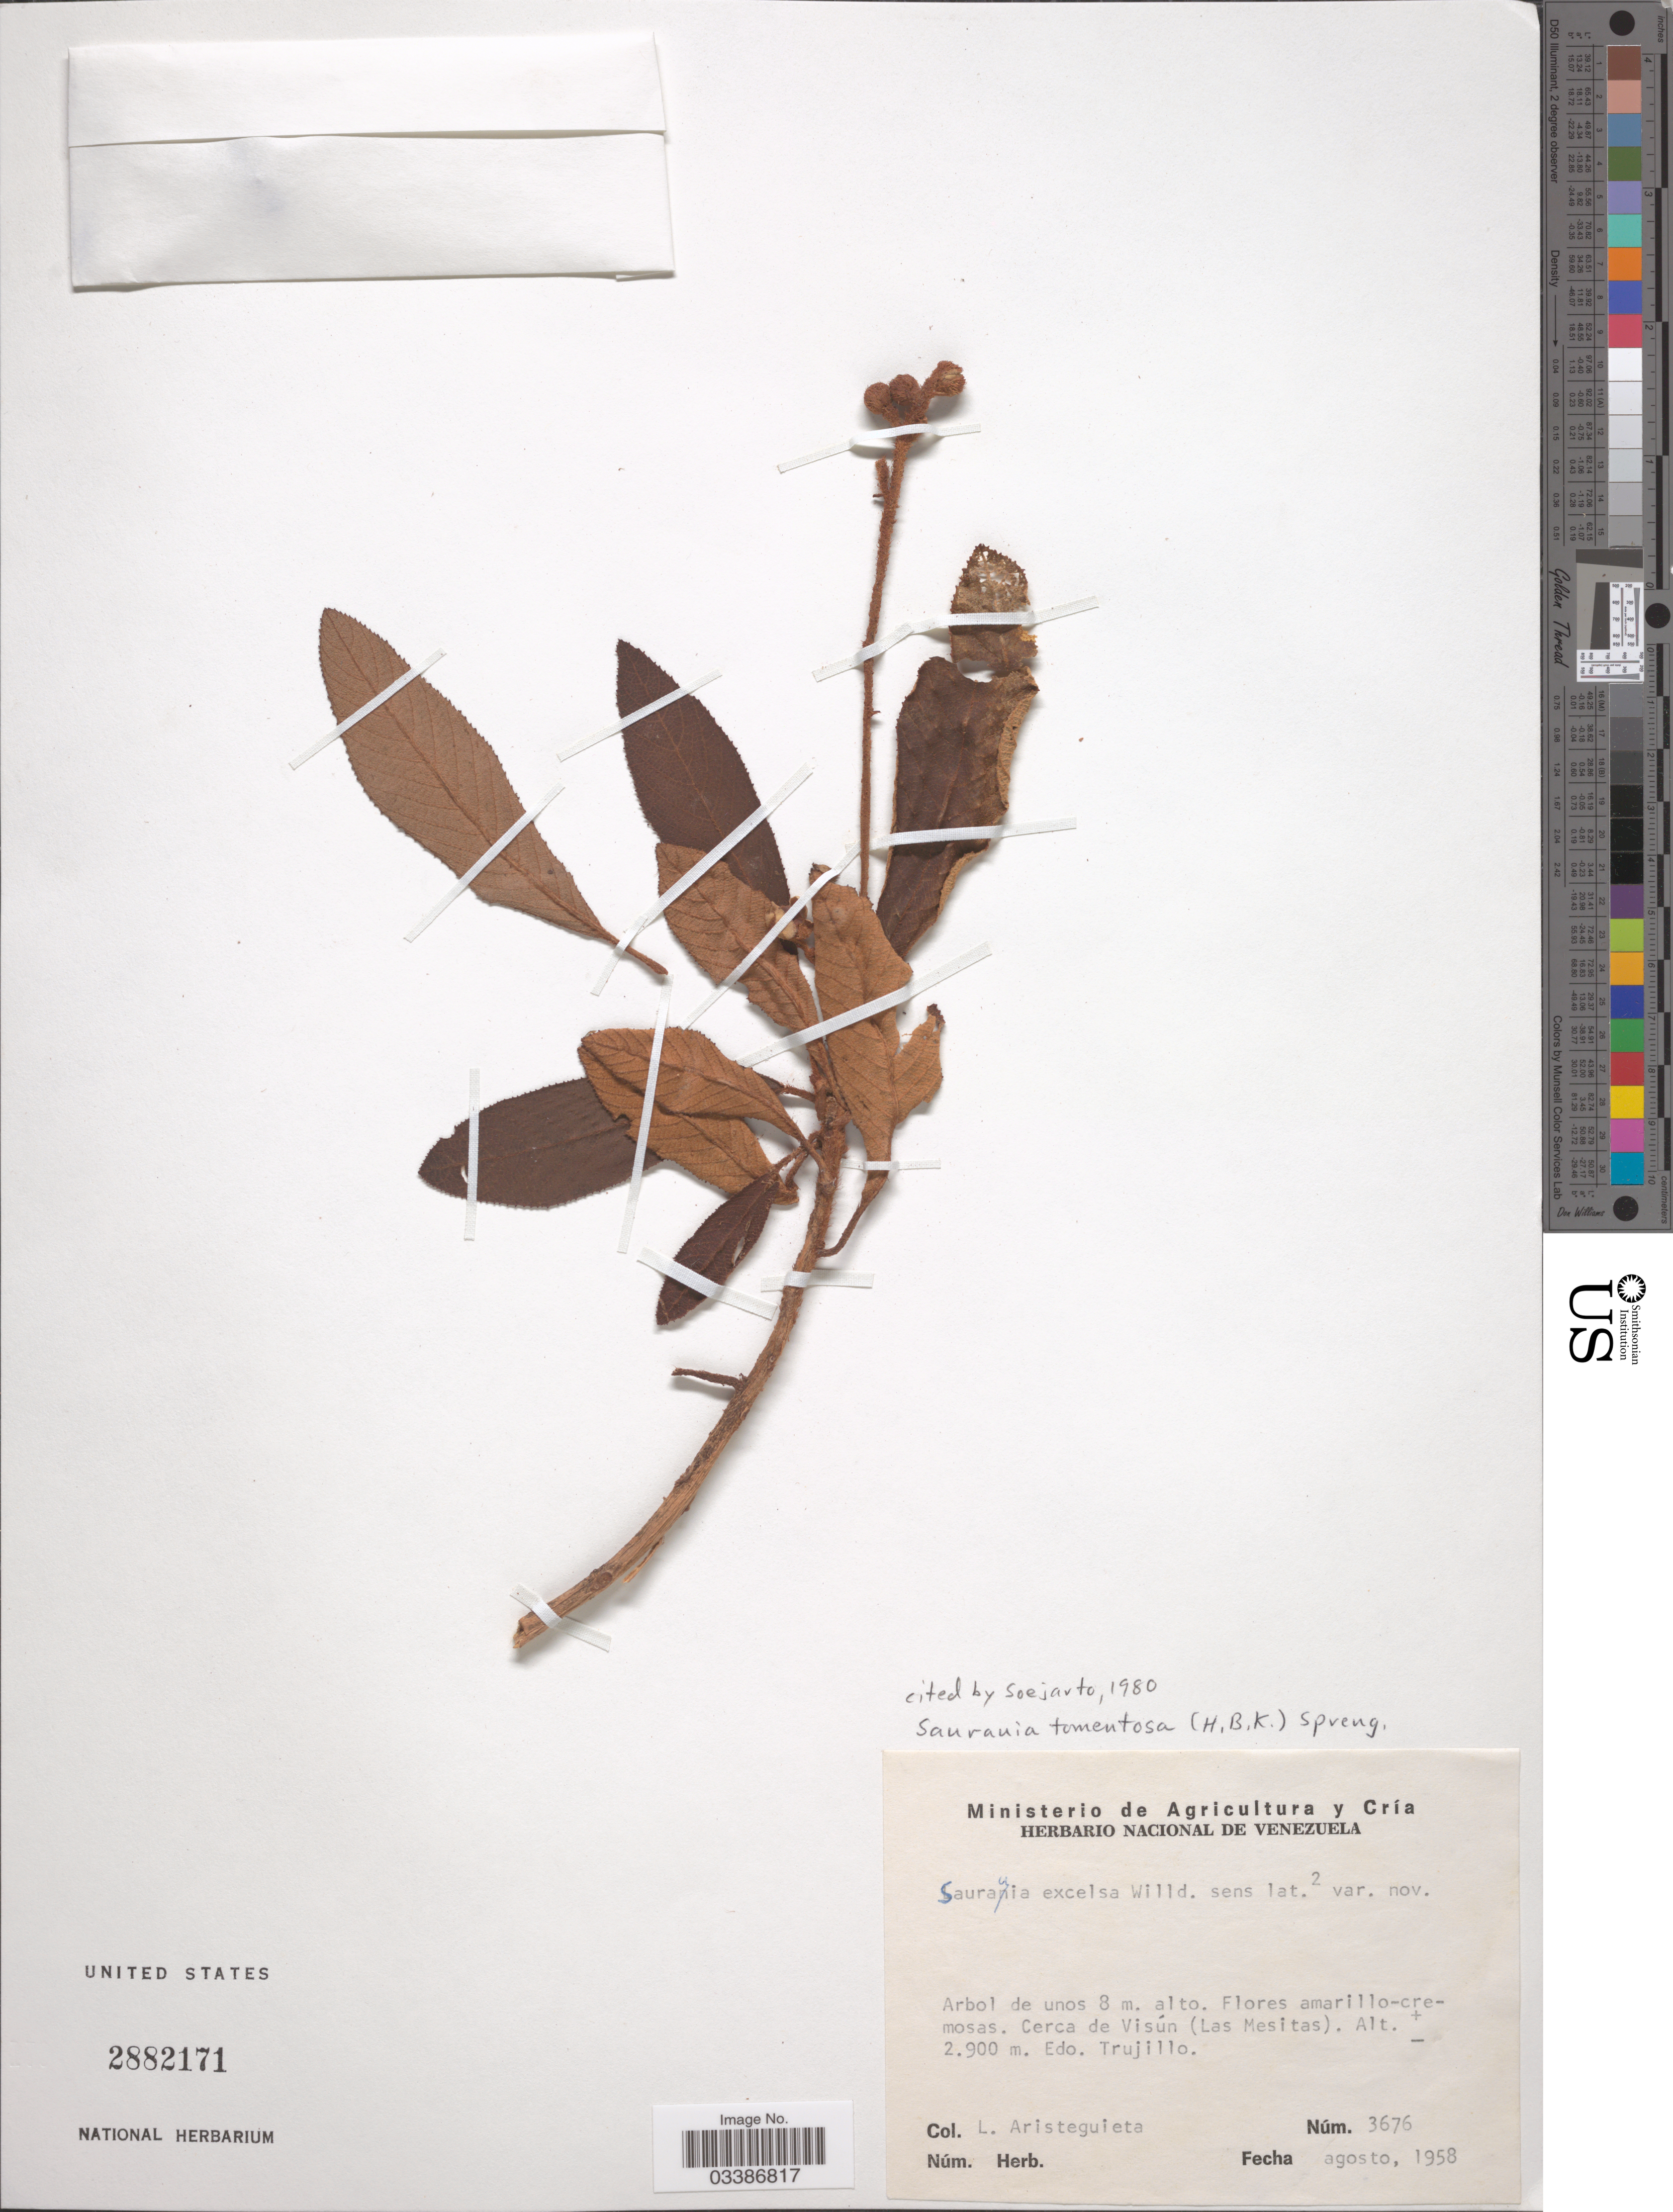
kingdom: Plantae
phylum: Tracheophyta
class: Magnoliopsida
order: Ericales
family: Actinidiaceae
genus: Saurauia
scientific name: Saurauia tomentosa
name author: (Kunth) Spreng.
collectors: L. Aristeguieta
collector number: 3676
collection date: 1958-08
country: Venezuela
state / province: Trujillo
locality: Cerca de Visún (Las Mesitas).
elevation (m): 2900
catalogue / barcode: US 2882171